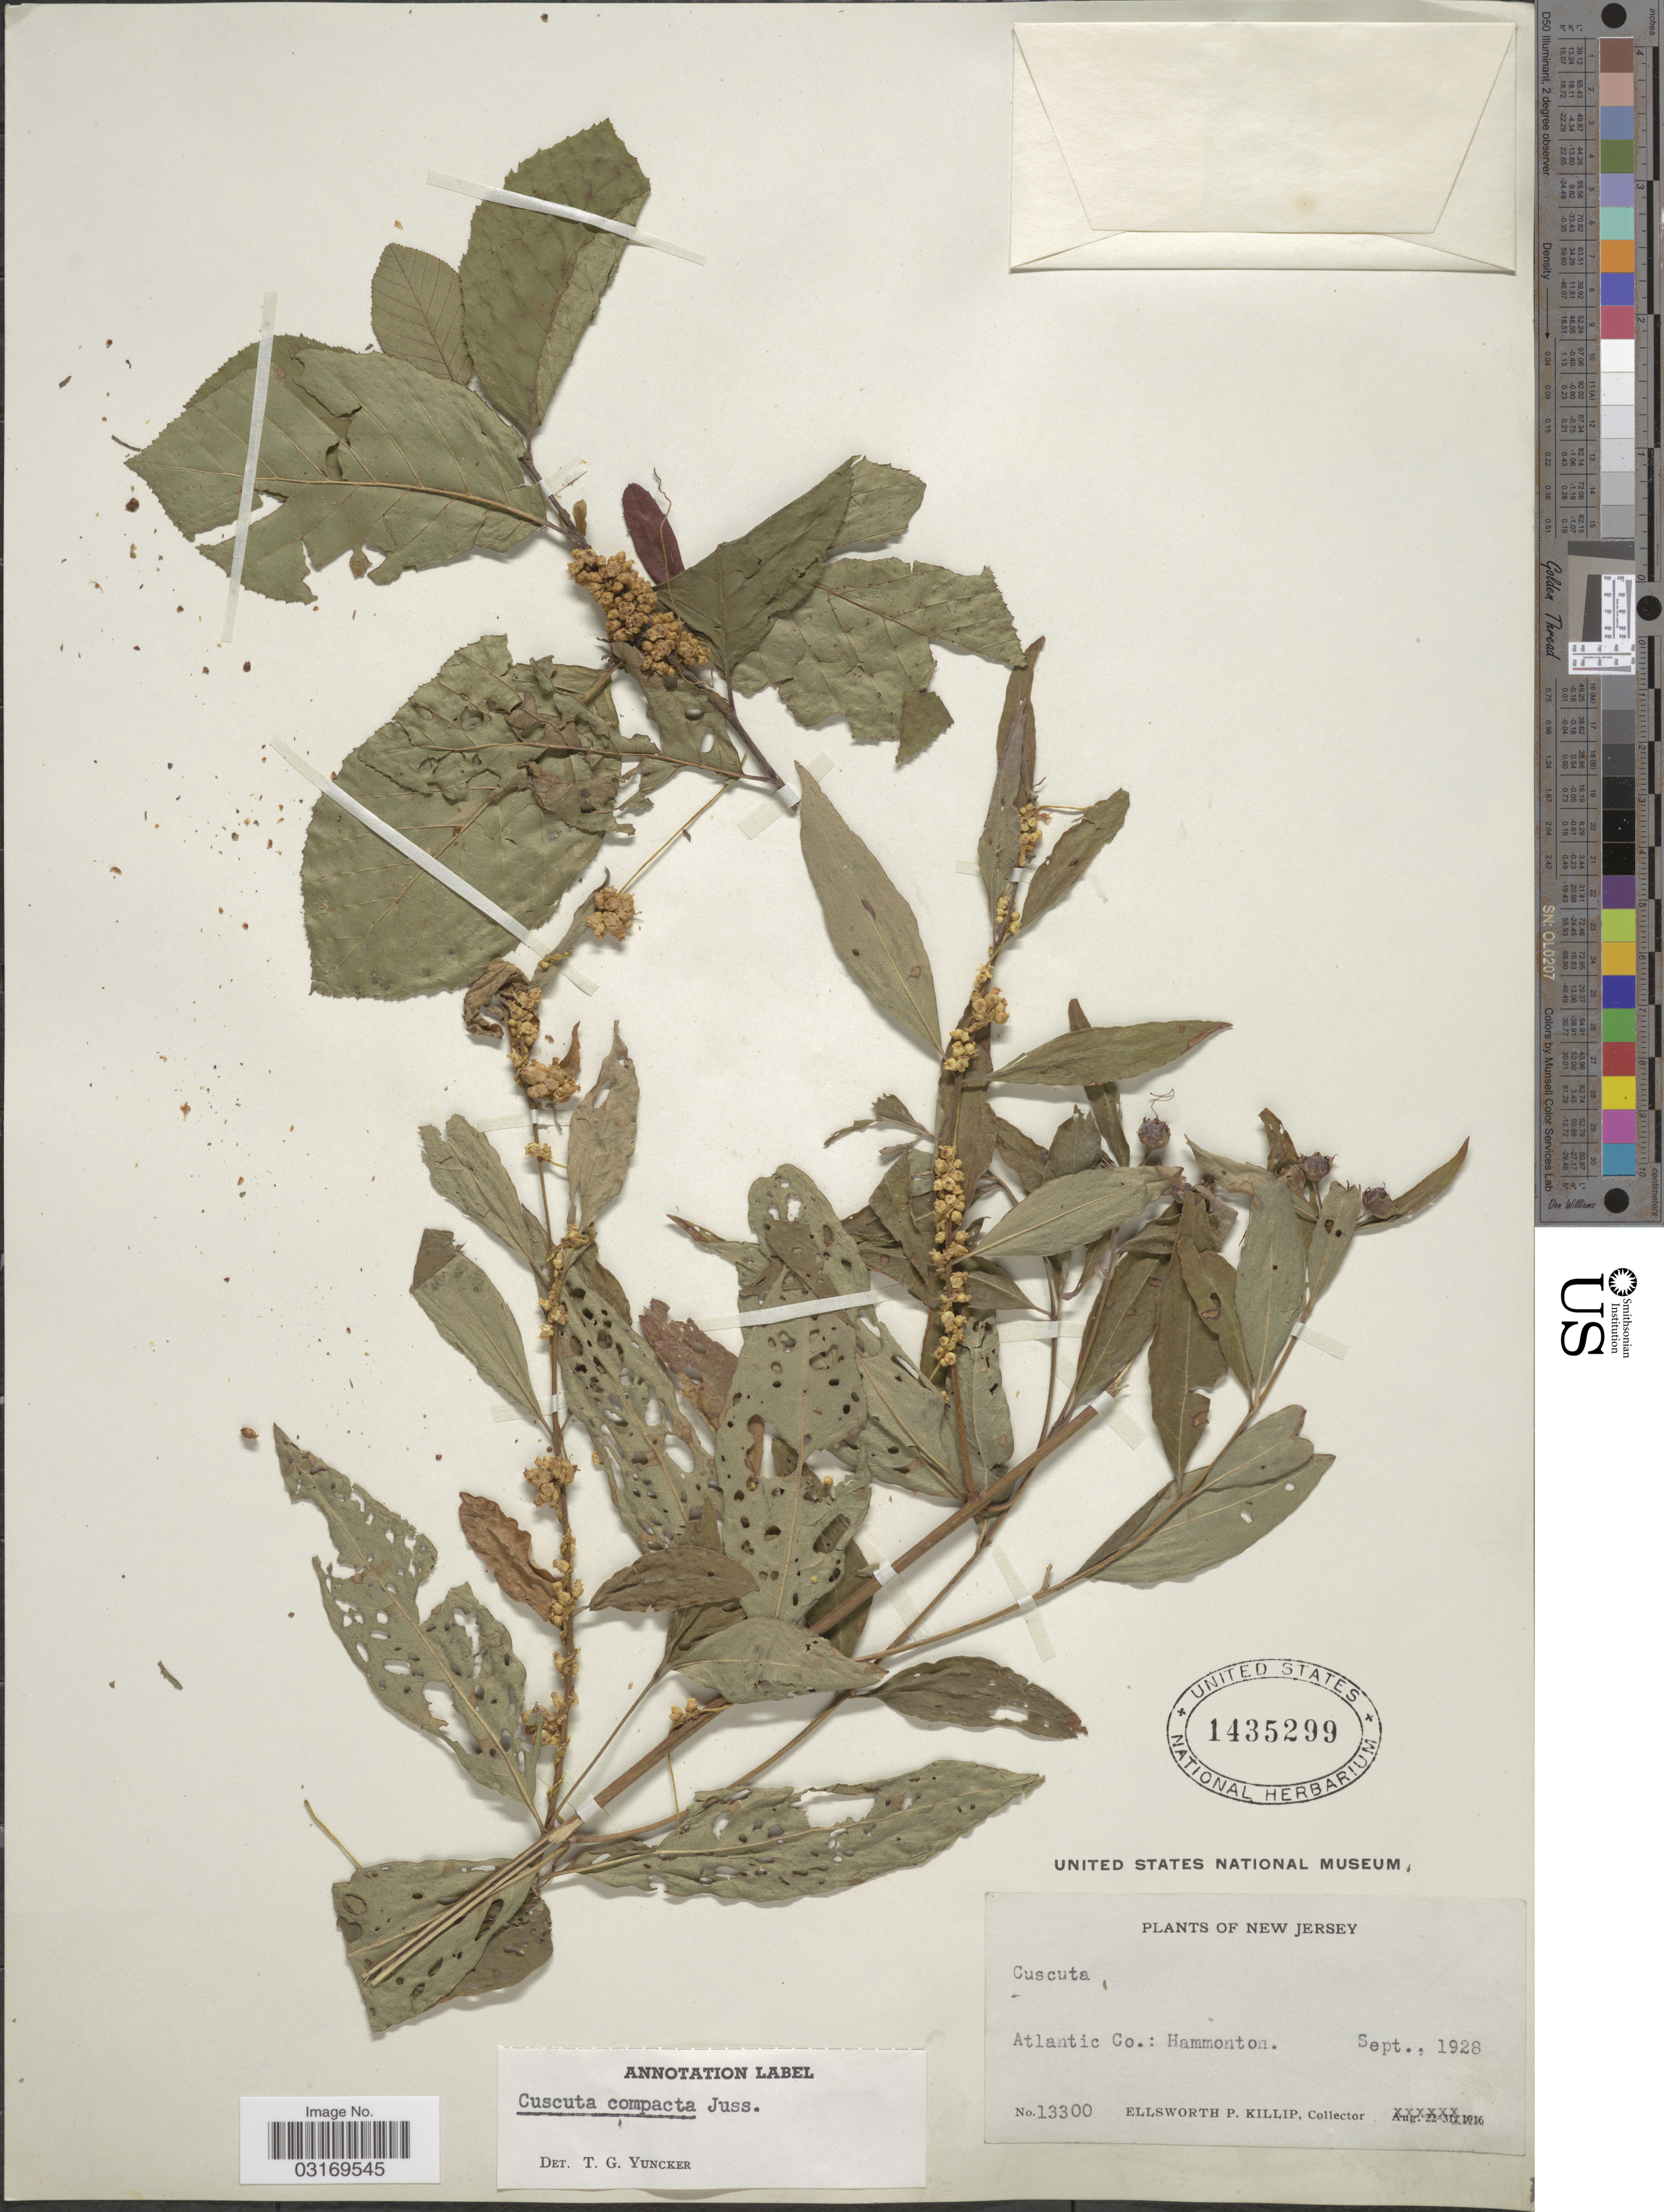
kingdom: Plantae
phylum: Tracheophyta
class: Magnoliopsida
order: Solanales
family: Convolvulaceae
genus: Cuscuta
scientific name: Cuscuta compacta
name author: Juss. ex Choisy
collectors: E. P. Killip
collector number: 13300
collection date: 1928-09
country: United States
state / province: New Jersey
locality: Atlantic Co.: Hammonton.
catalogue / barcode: US 1435299